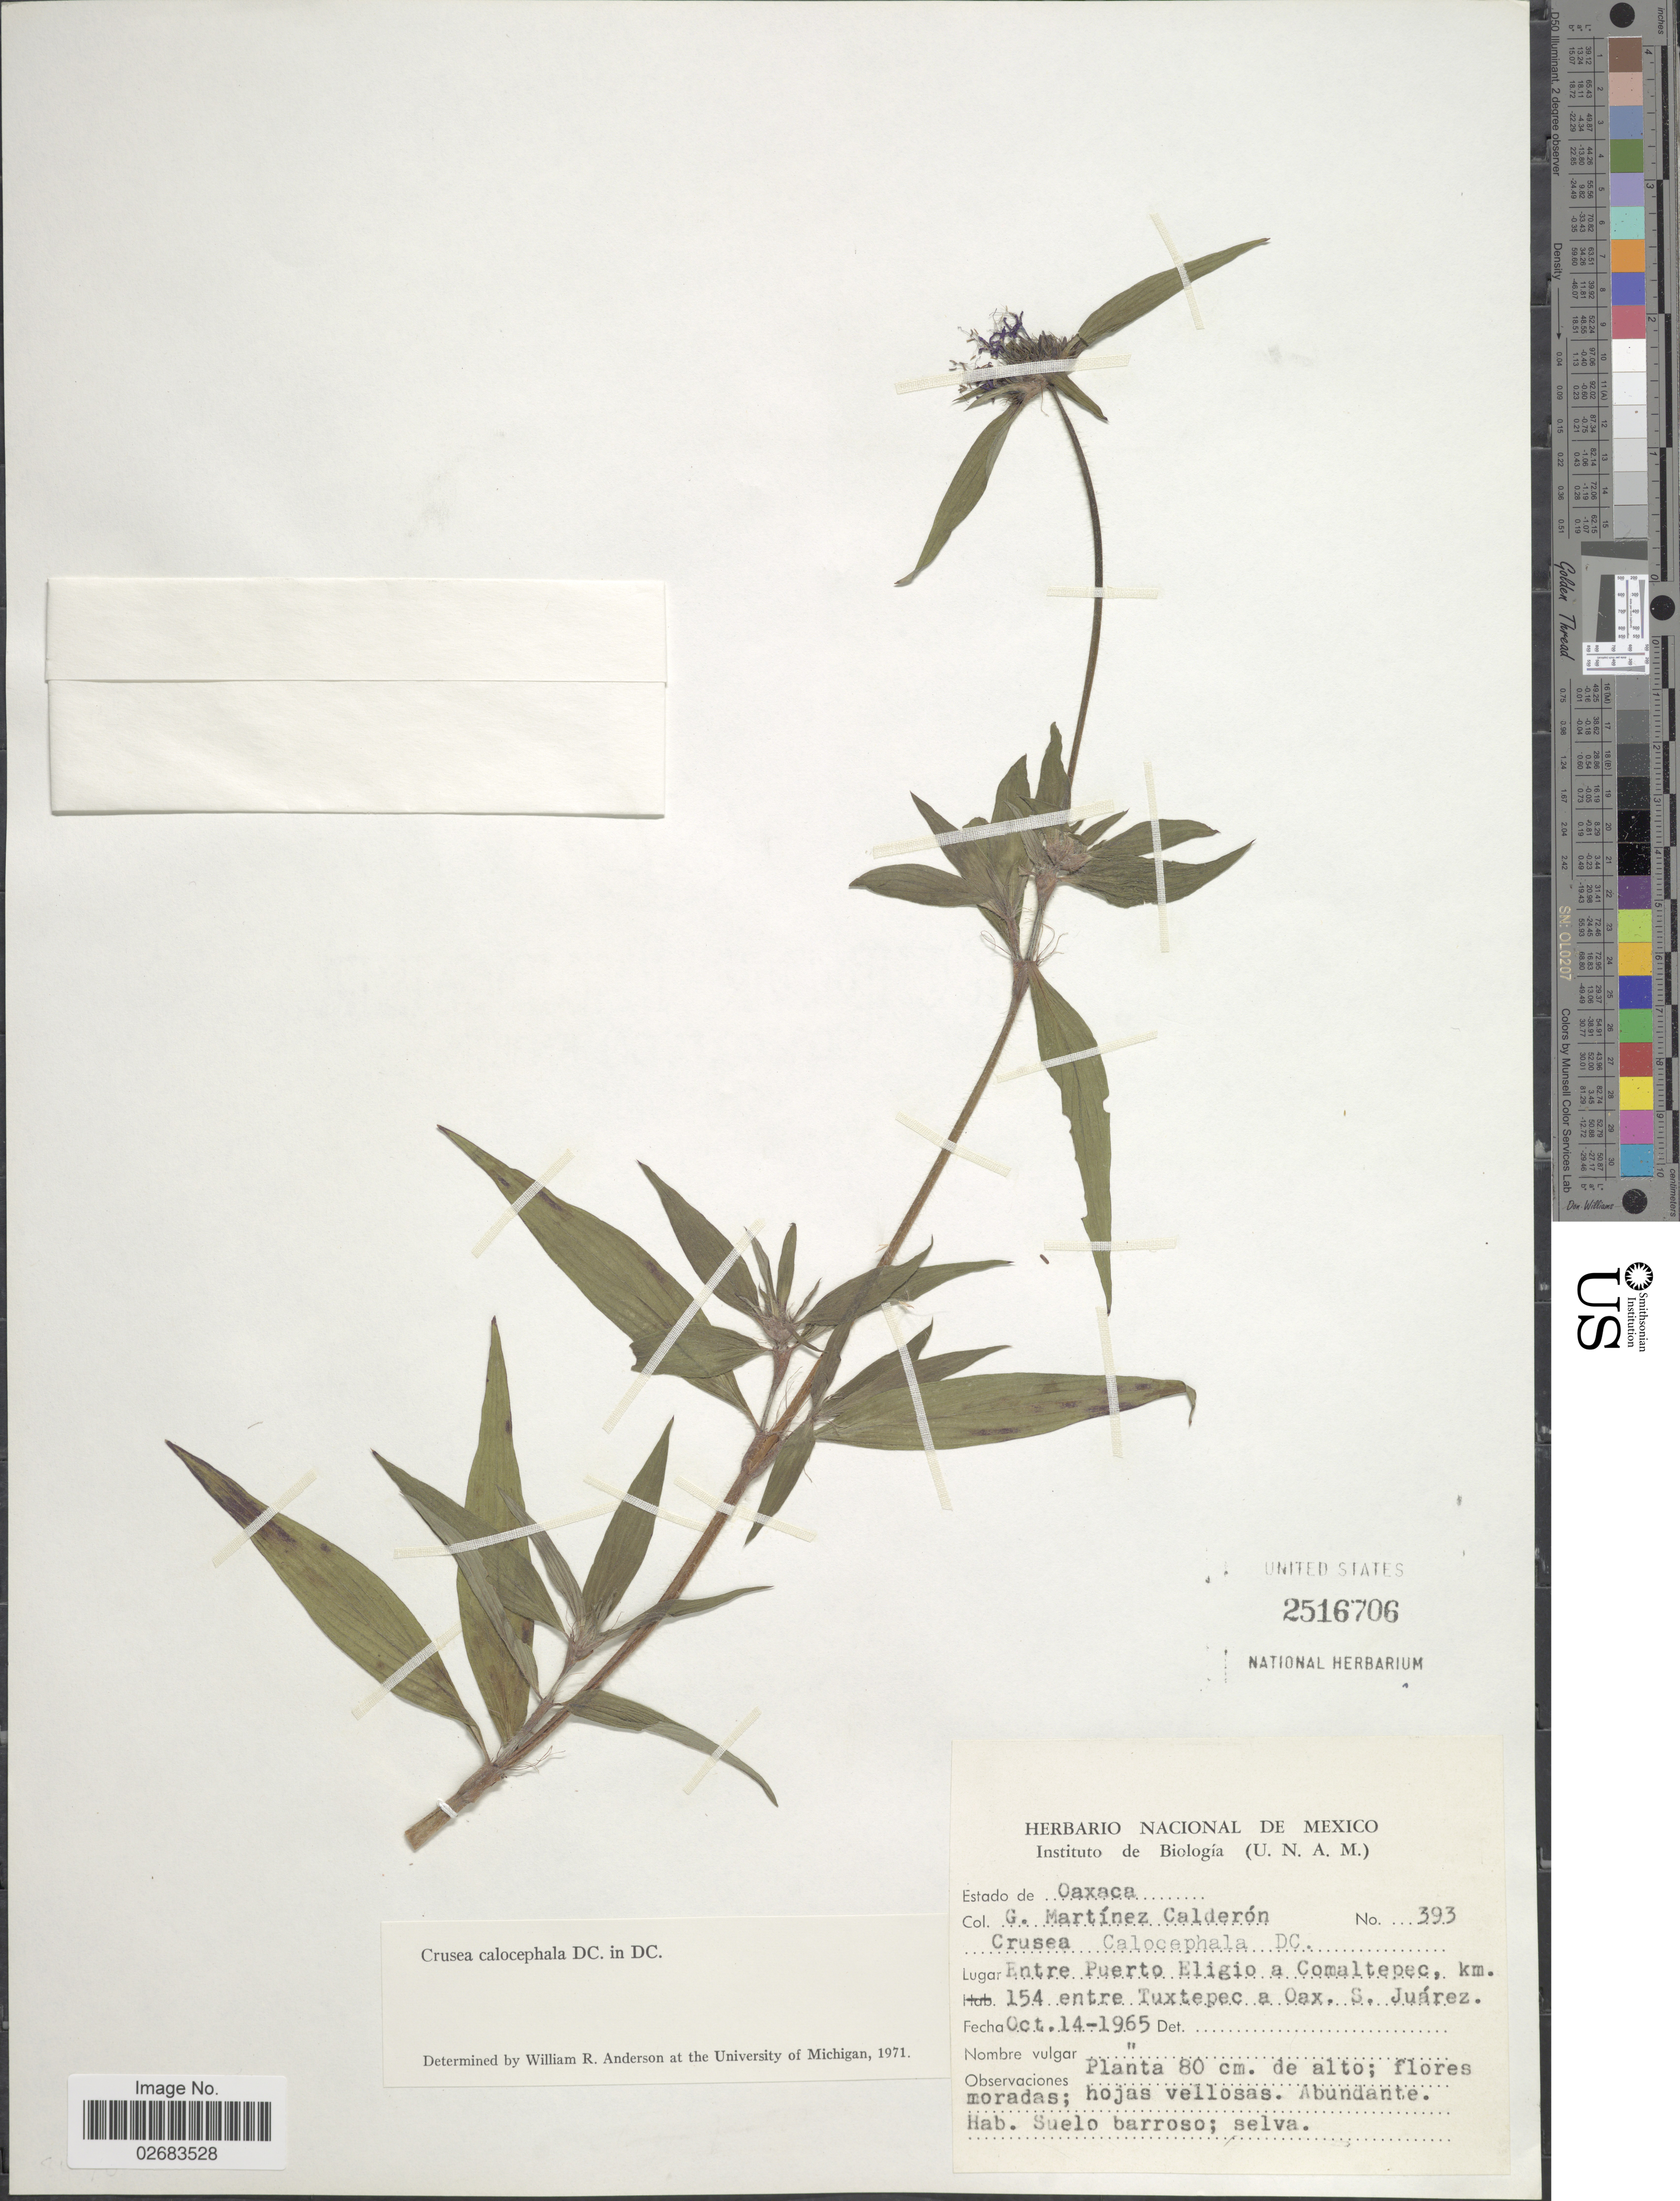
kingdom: Plantae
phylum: Tracheophyta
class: Magnoliopsida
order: Gentianales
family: Rubiaceae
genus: Crusea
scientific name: Crusea calocephala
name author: DC.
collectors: G. Martínez Calderón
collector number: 393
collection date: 1965-10-14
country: Mexico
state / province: Oaxaca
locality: Entre Puerto Eligio a Comaltepec, km. 154 entre Tuxtepec a Oax. S. Juarez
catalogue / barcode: US 2516706